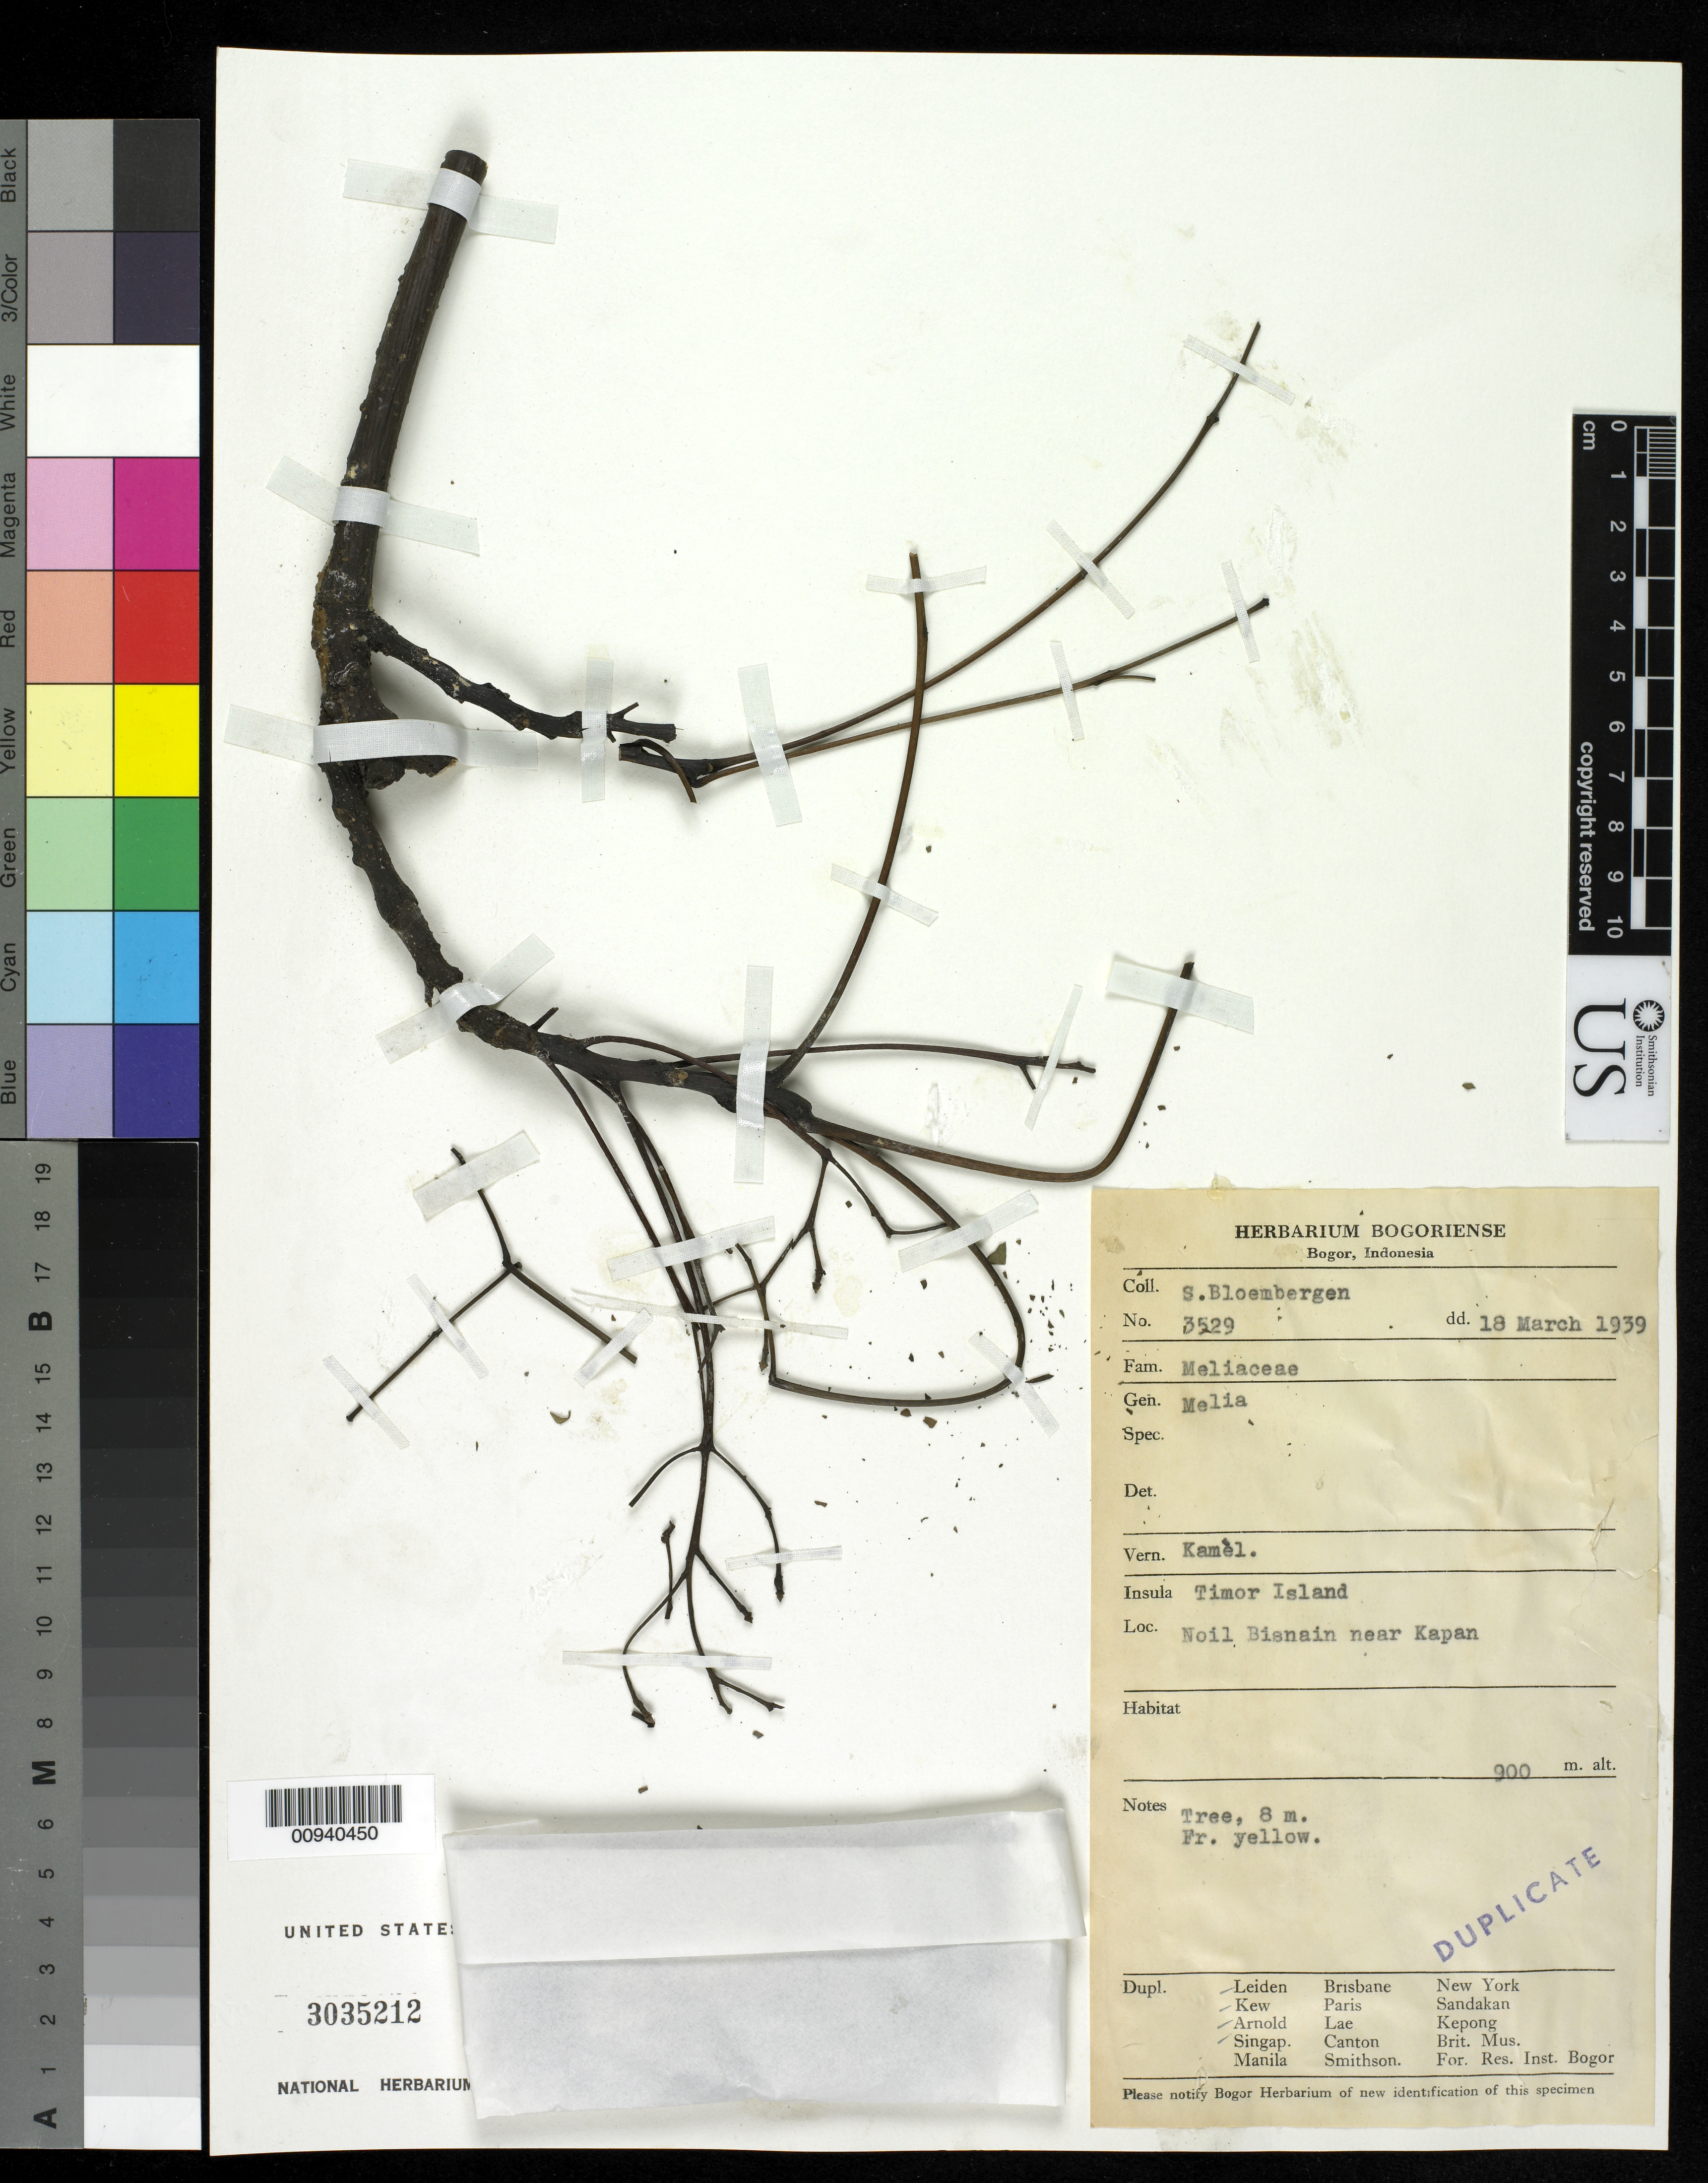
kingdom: Plantae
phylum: Tracheophyta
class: Magnoliopsida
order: Sapindales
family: Meliaceae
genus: Melia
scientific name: Melia sp.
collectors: S. Bloembergen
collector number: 3529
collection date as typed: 18 Mar 1939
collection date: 1939-03-18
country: Indonesia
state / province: Lesser Sunda Is.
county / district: East Nusa Tenggara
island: Timor I.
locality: Noil Bisnain near Kapan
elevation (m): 900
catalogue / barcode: US 3035212